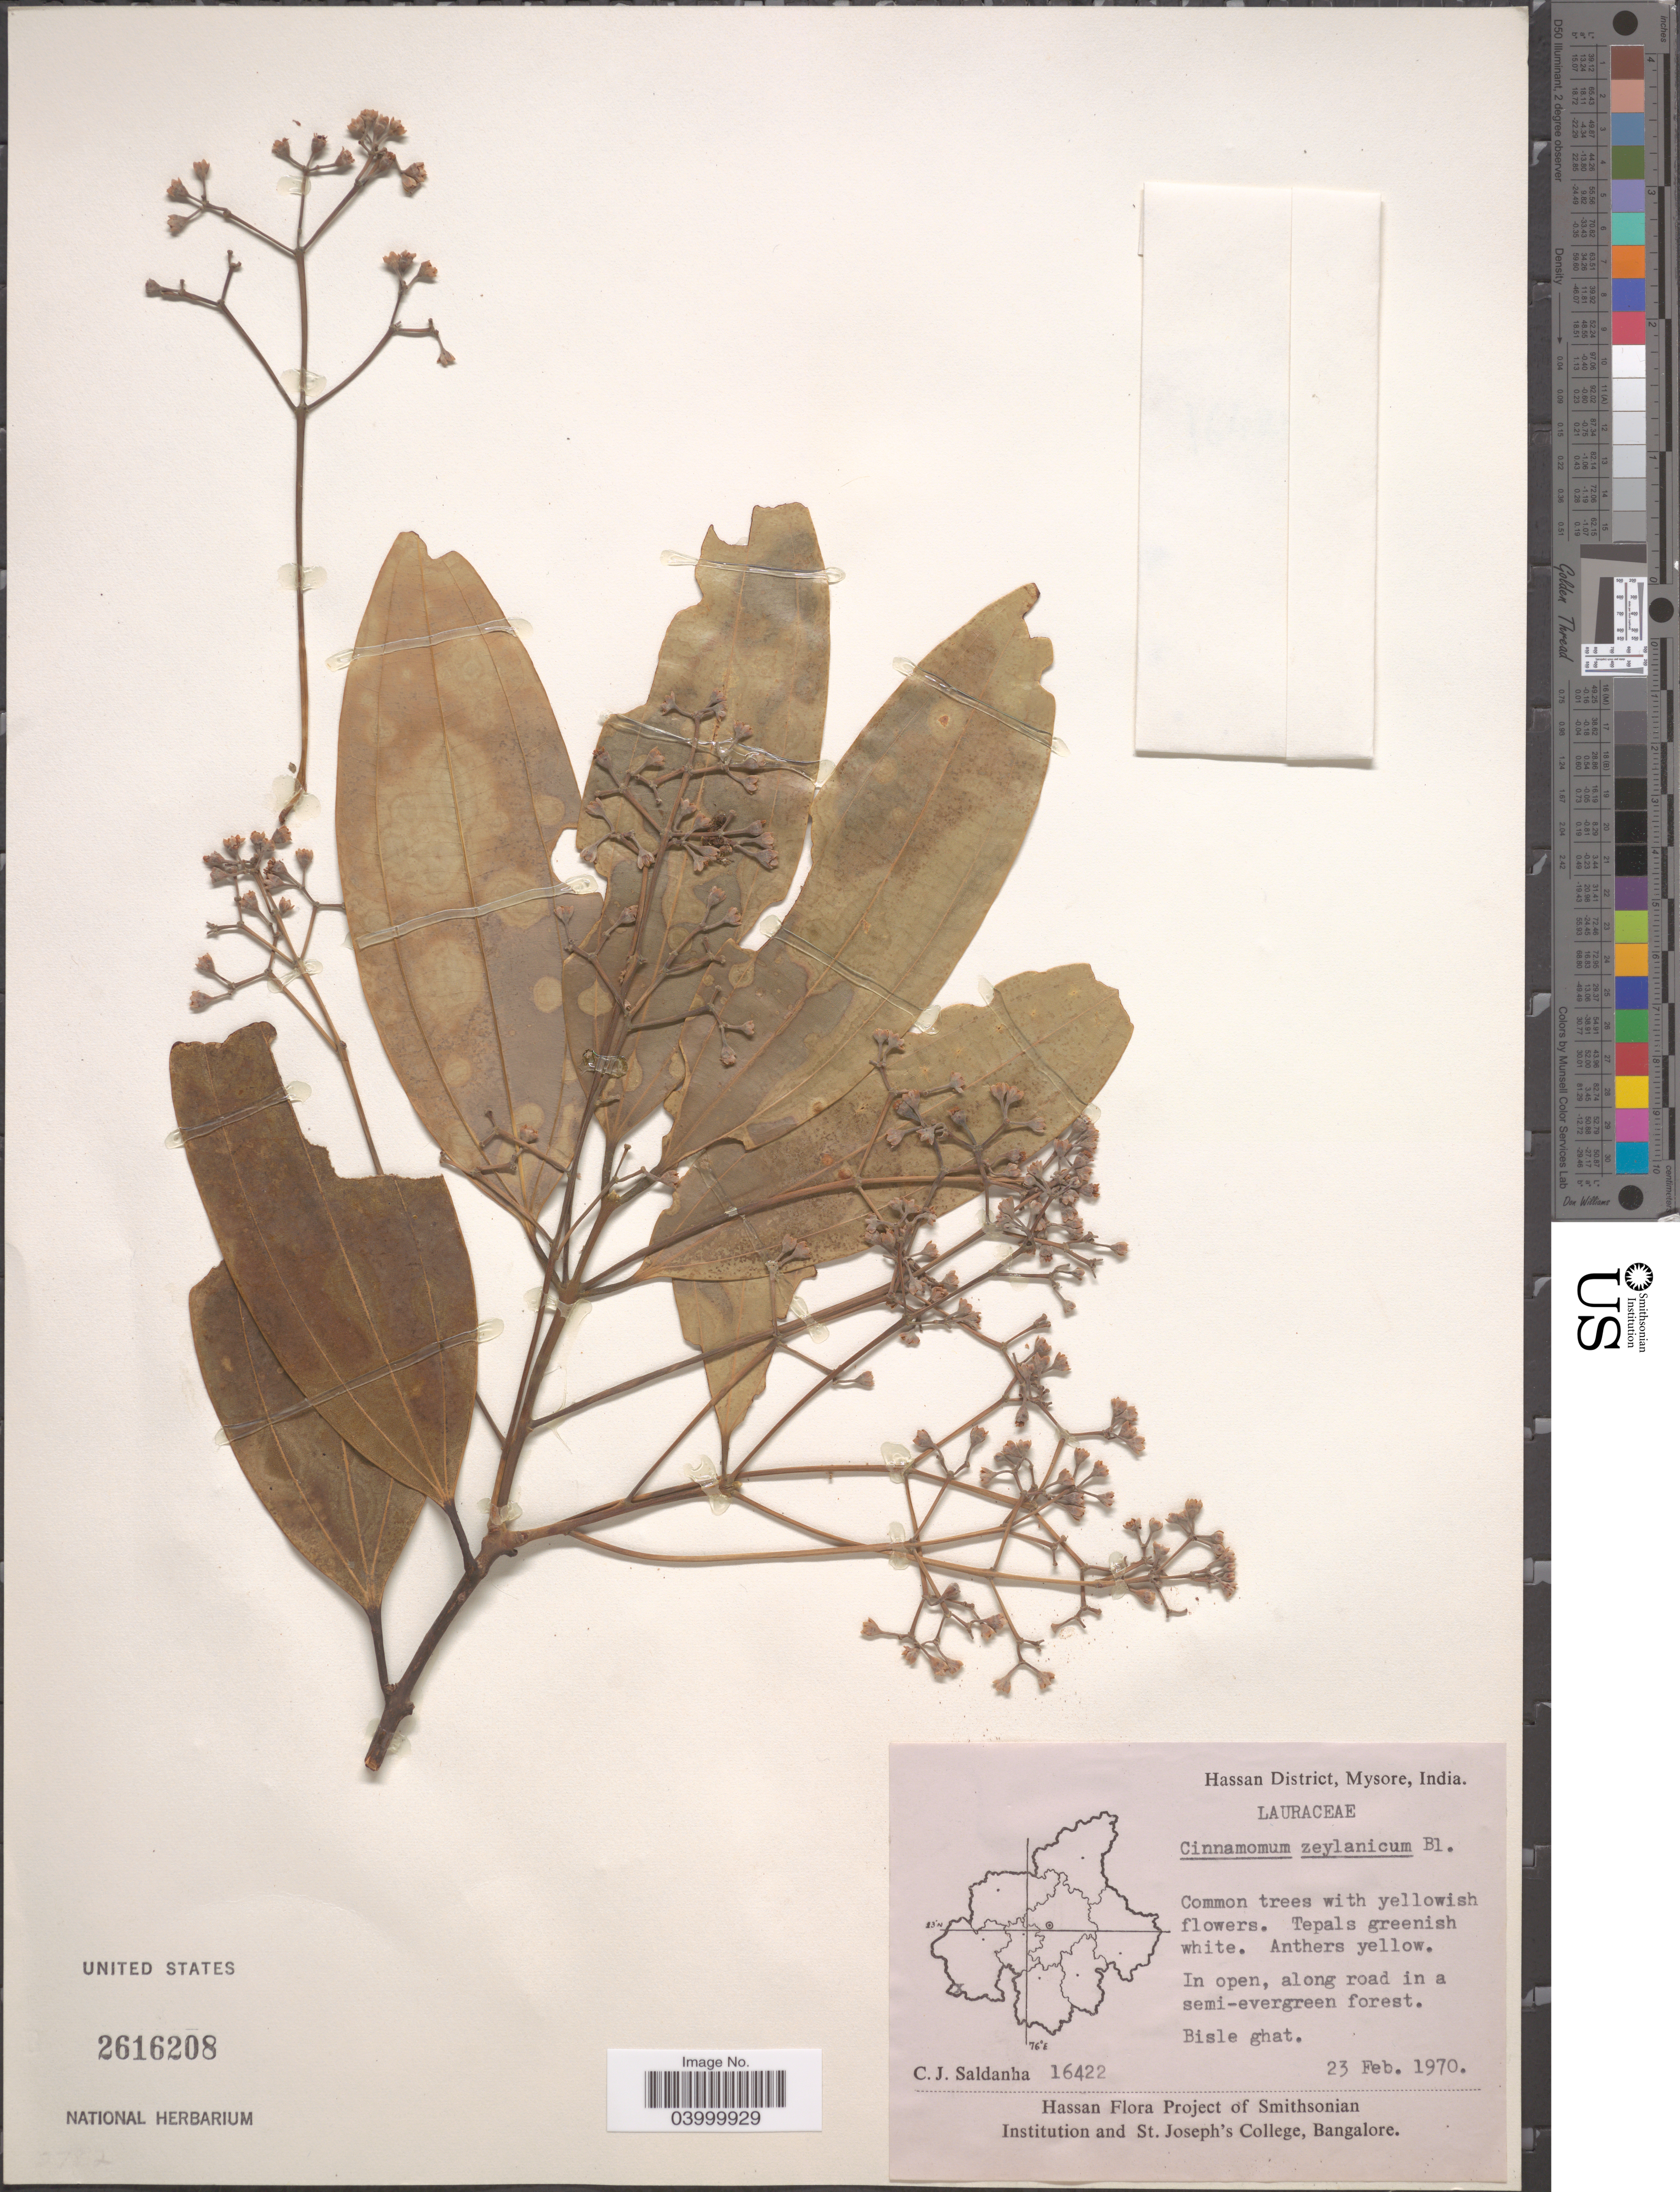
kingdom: Plantae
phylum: Tracheophyta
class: Magnoliopsida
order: Laurales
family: Lauraceae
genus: Cinnamomum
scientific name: Cinnamomum verum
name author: J. Presl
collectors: C. J. Saldanha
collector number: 16422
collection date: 1970-02-23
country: India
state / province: Karnataka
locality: Hassan District, Mysore. Bisle ghat.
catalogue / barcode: US 2616208